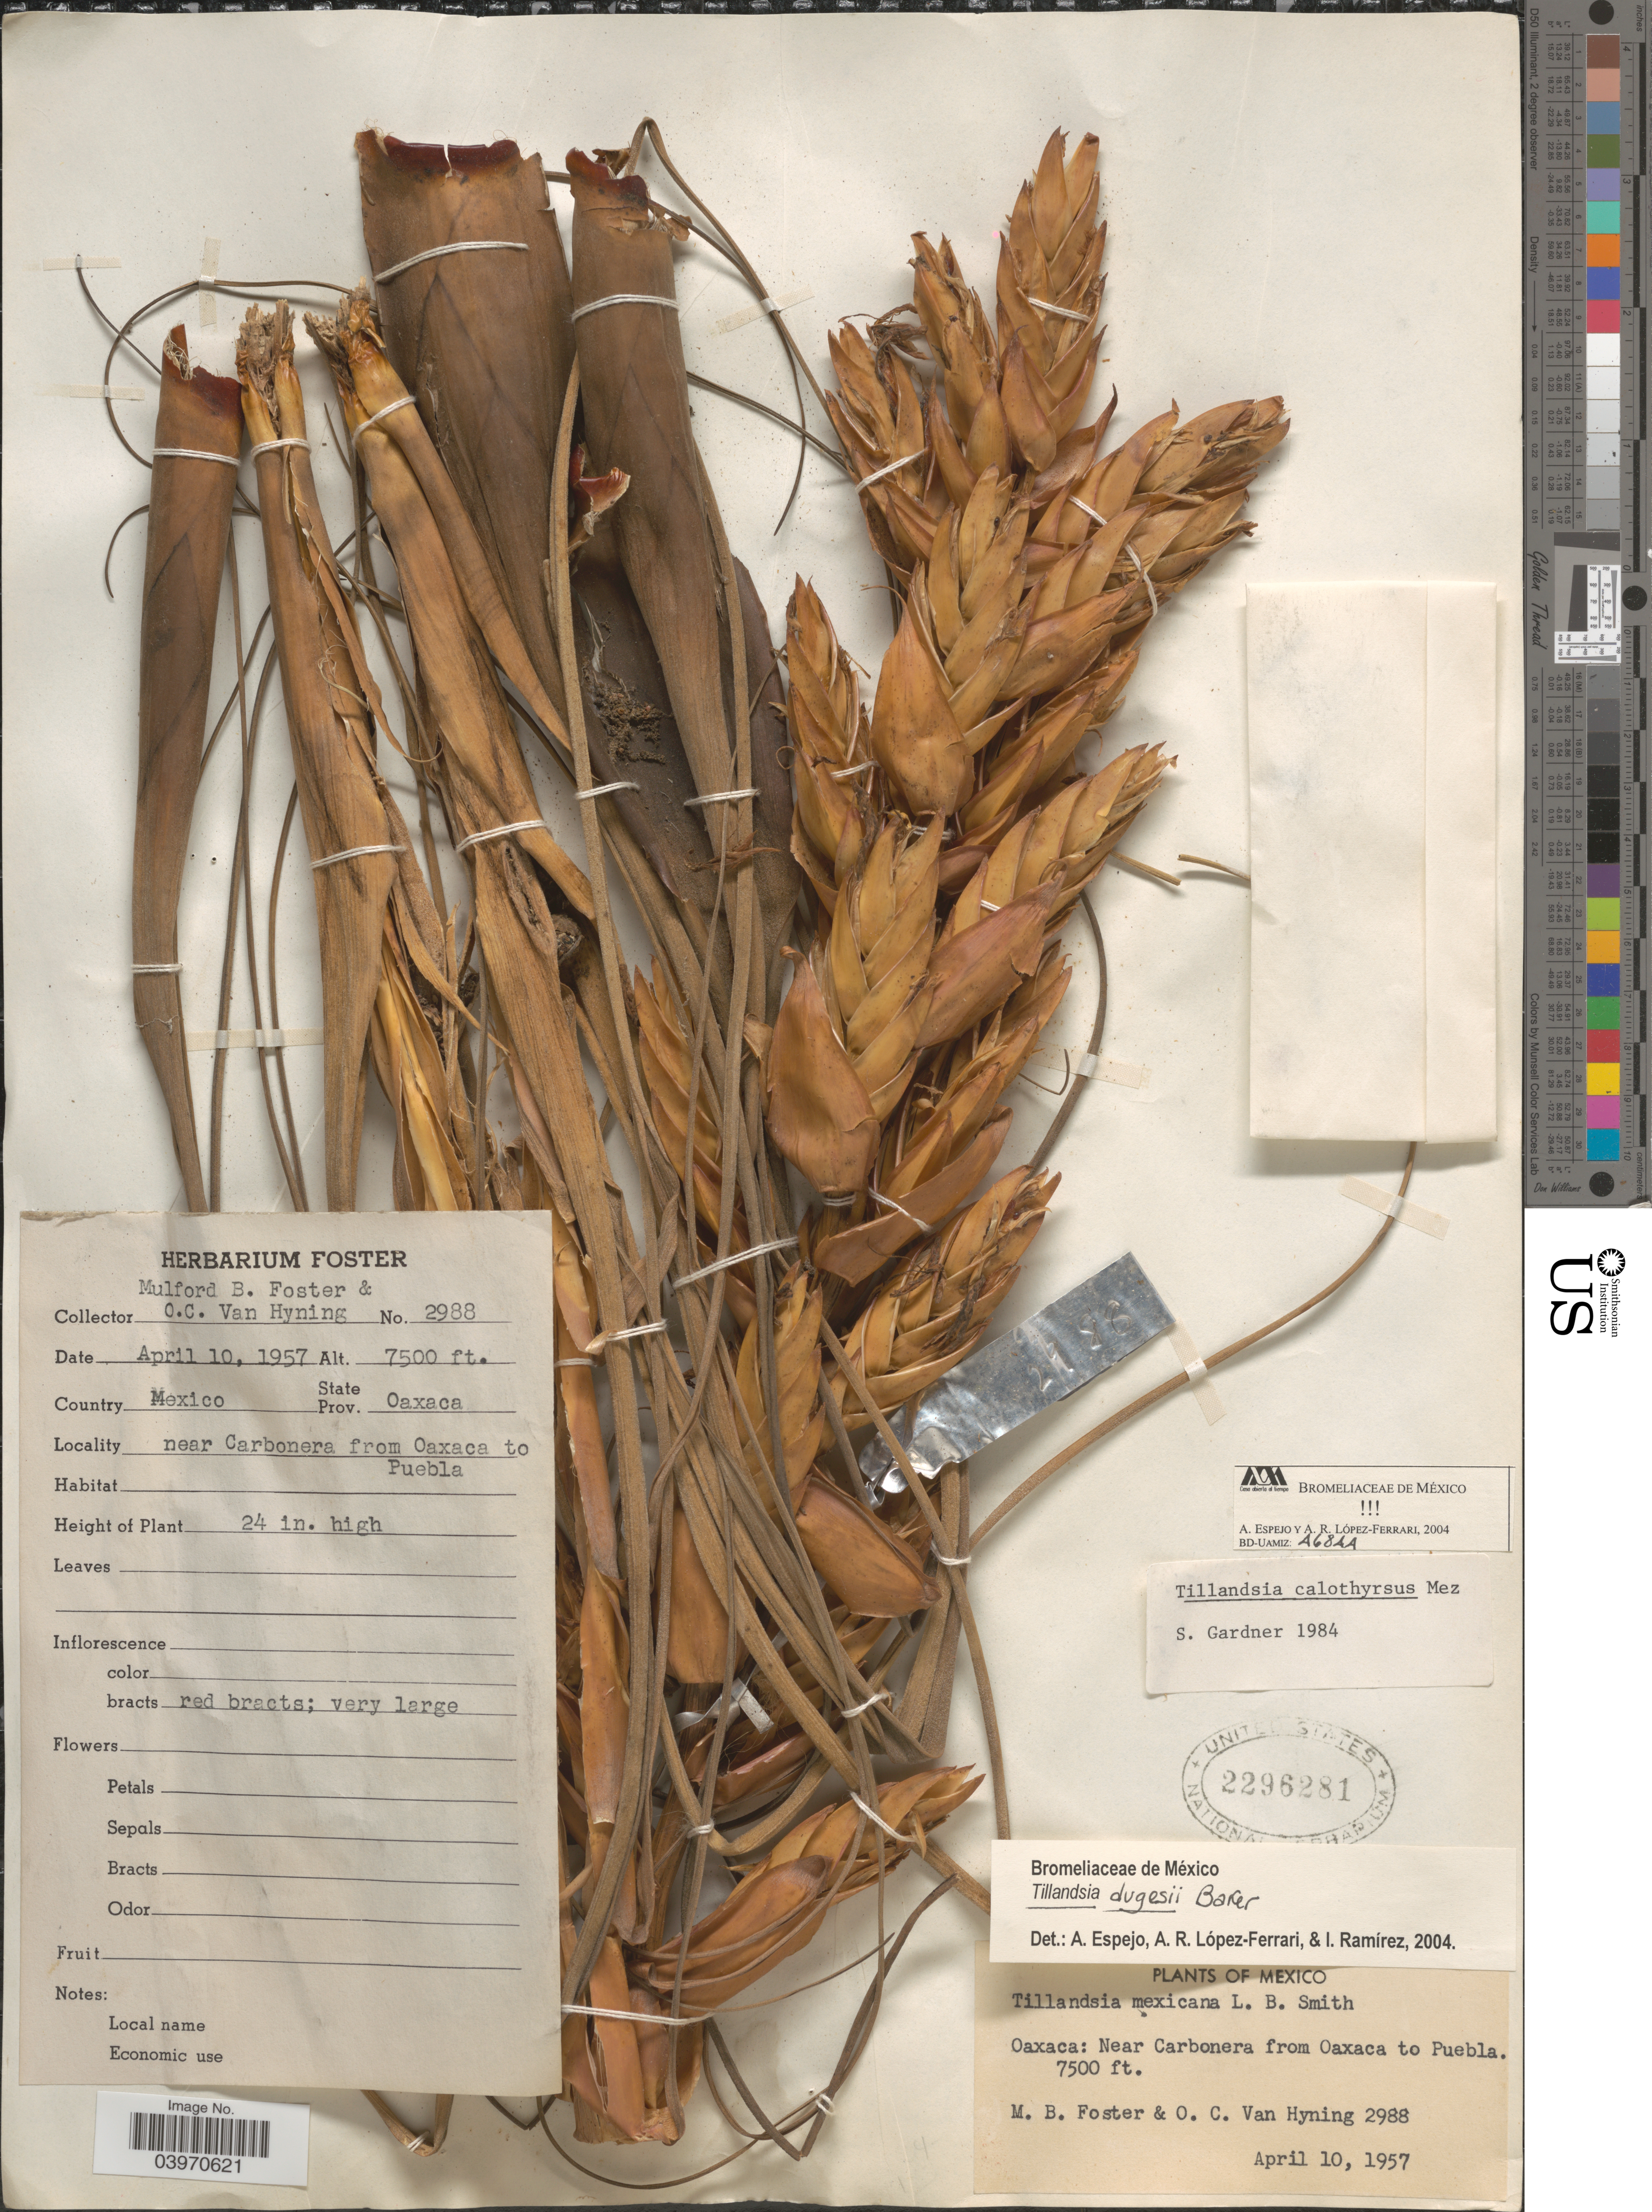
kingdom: Plantae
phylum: Tracheophyta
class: Liliopsida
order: Poales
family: Bromeliaceae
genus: Tillandsia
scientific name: Tillandsia dugesii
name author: Baker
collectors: M. B. Foster & O. Van Hyning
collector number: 2988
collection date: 1957-04-10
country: Mexico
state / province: Oaxaca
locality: Near Carbonera from Oaxaca to Puebla. Near Carbonera from Oaxaca to Puebla.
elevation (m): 2286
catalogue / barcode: US 2296281